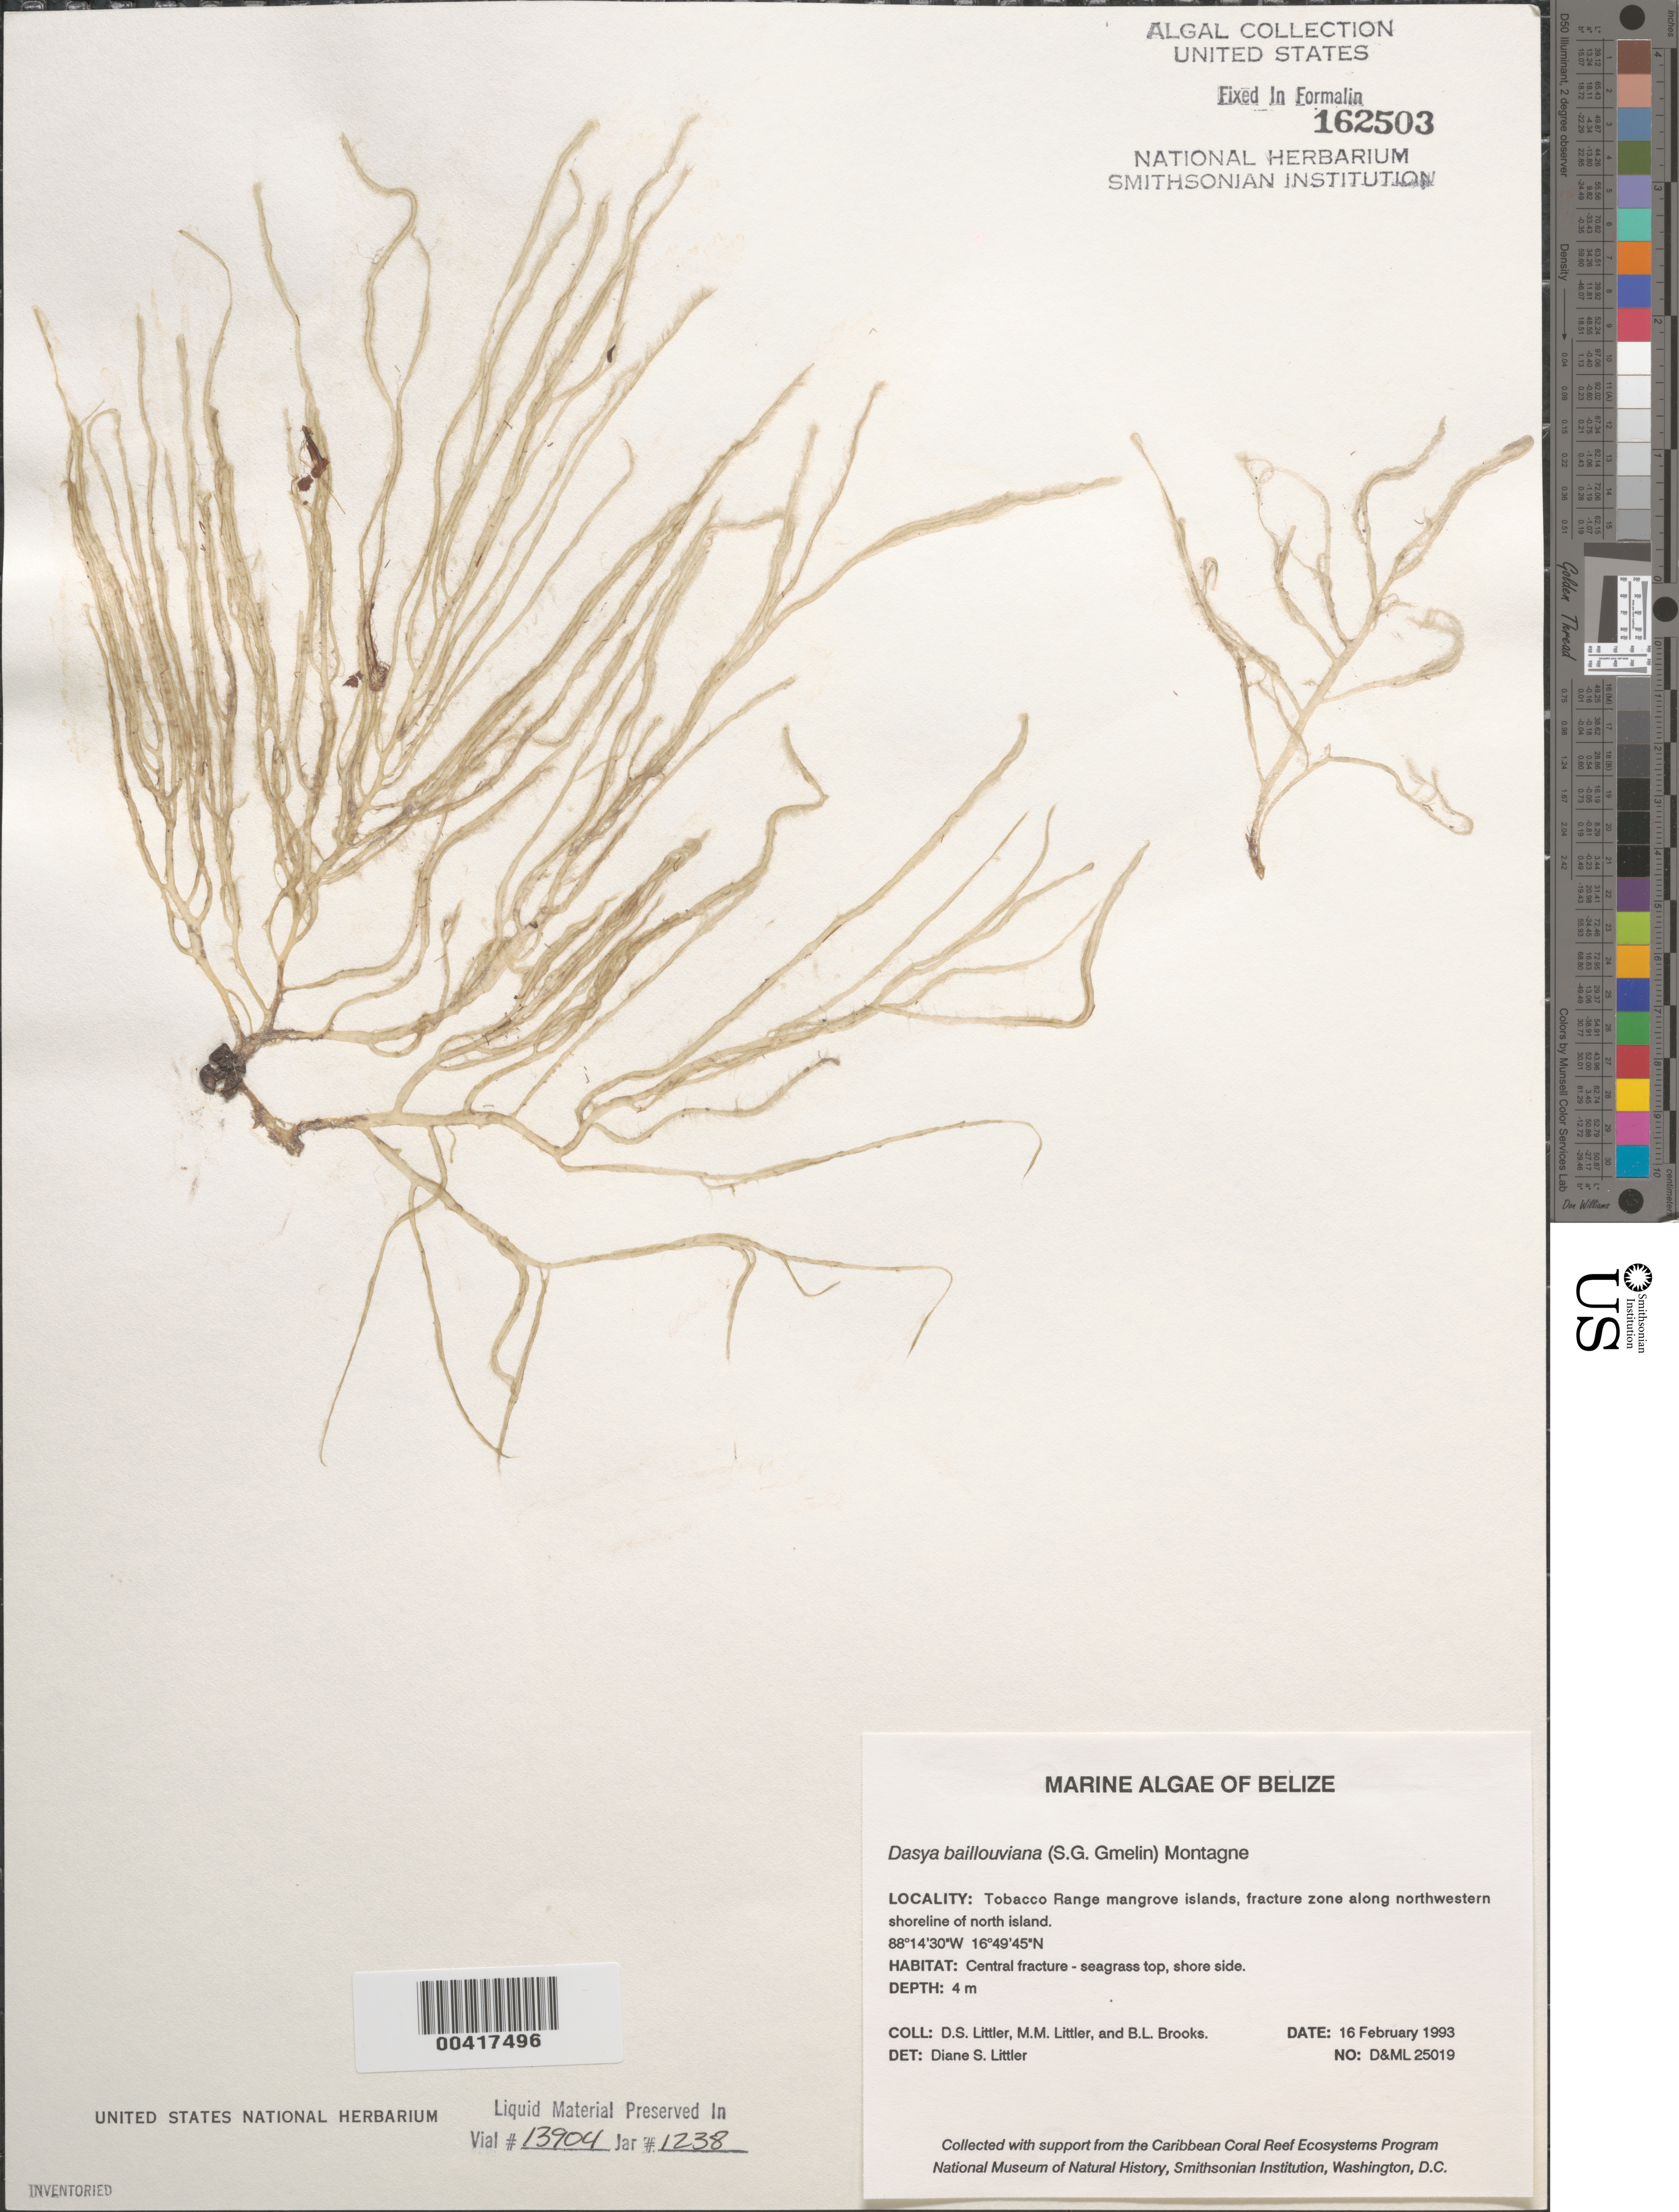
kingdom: Plantae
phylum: Rhodophyta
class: Florideophyceae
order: Ceramiales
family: Dasyaceae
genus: Dasya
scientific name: Dasya pedicellata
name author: (C. Agardh) C. Agardh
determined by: Algae name updating Project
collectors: D. S. Littler, M. M. Littler & B. Brooks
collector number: D&ML 25019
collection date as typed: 16 Feb 1993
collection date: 1993-02-16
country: Belize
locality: Tobacco Range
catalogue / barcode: US 162503